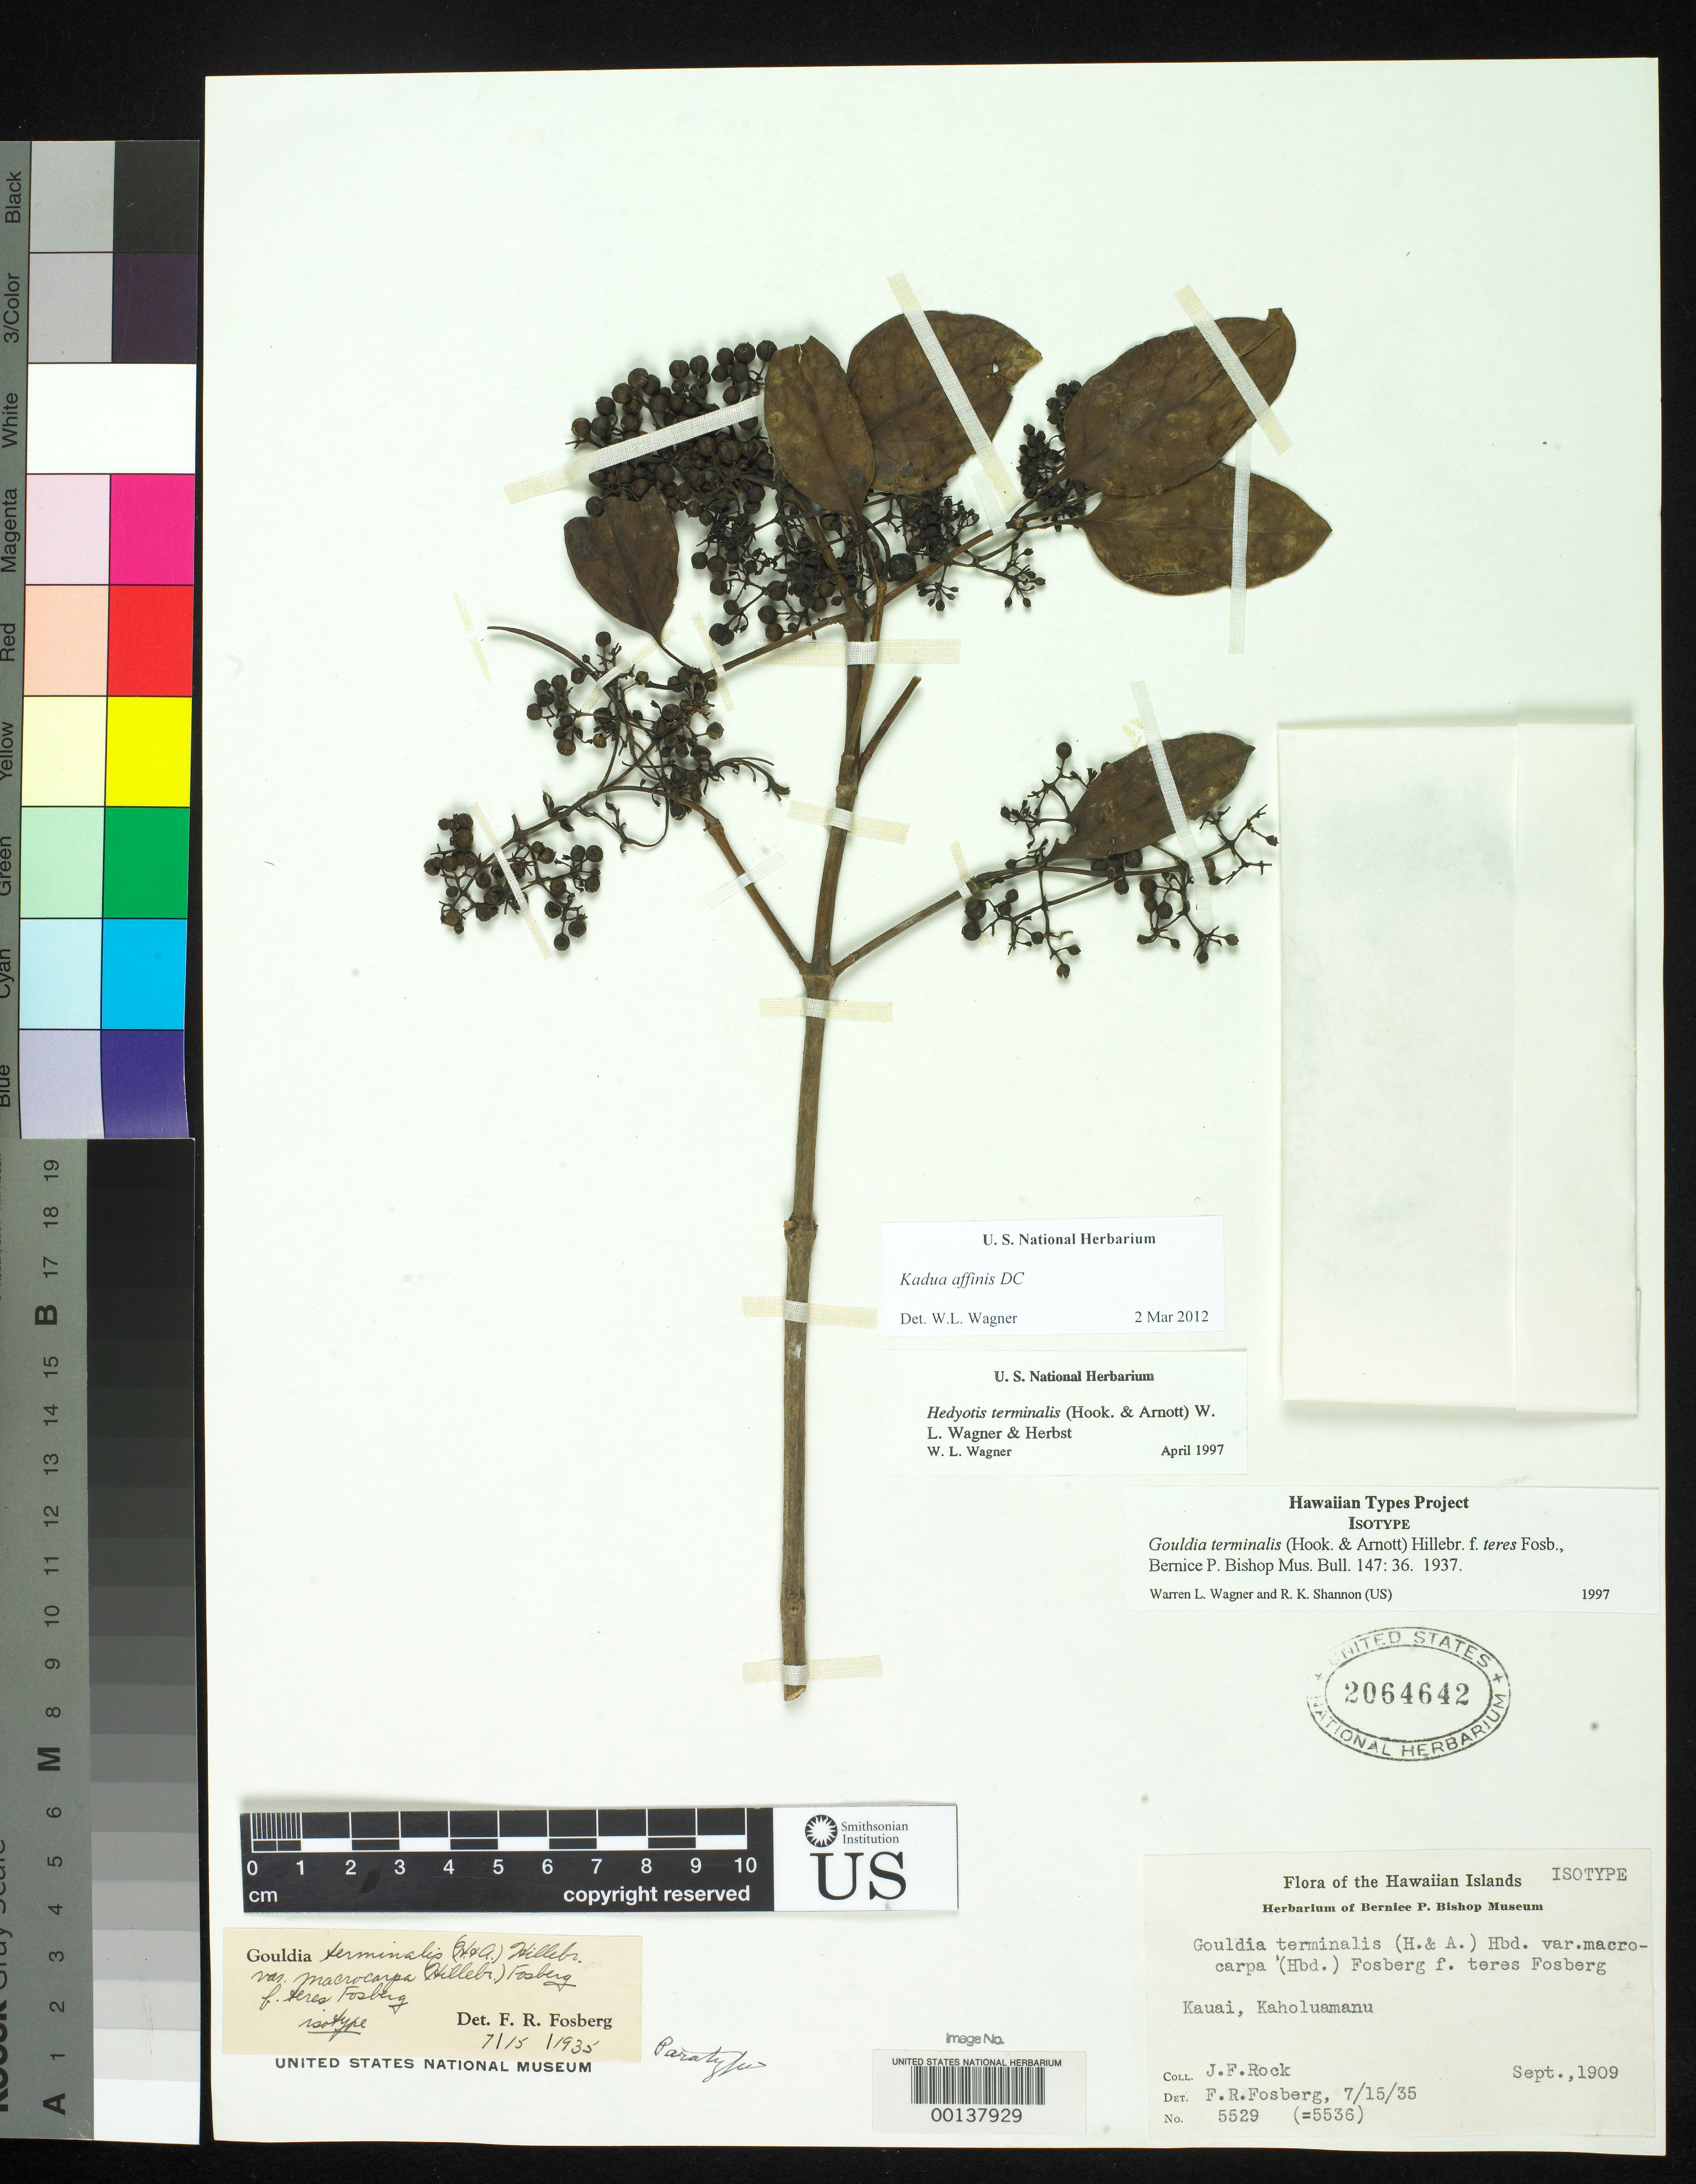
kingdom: Plantae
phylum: Tracheophyta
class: Magnoliopsida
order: Gentianales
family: Rubiaceae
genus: Gouldia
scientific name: Gouldia terminalis f. teres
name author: Fosberg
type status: Isotype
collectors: J. F. Rock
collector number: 5529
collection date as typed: Sep 1909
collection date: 1909-09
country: United States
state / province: Hawaii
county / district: Kauai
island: Kaua'i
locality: Kaholuamanu.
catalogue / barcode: US 2064642